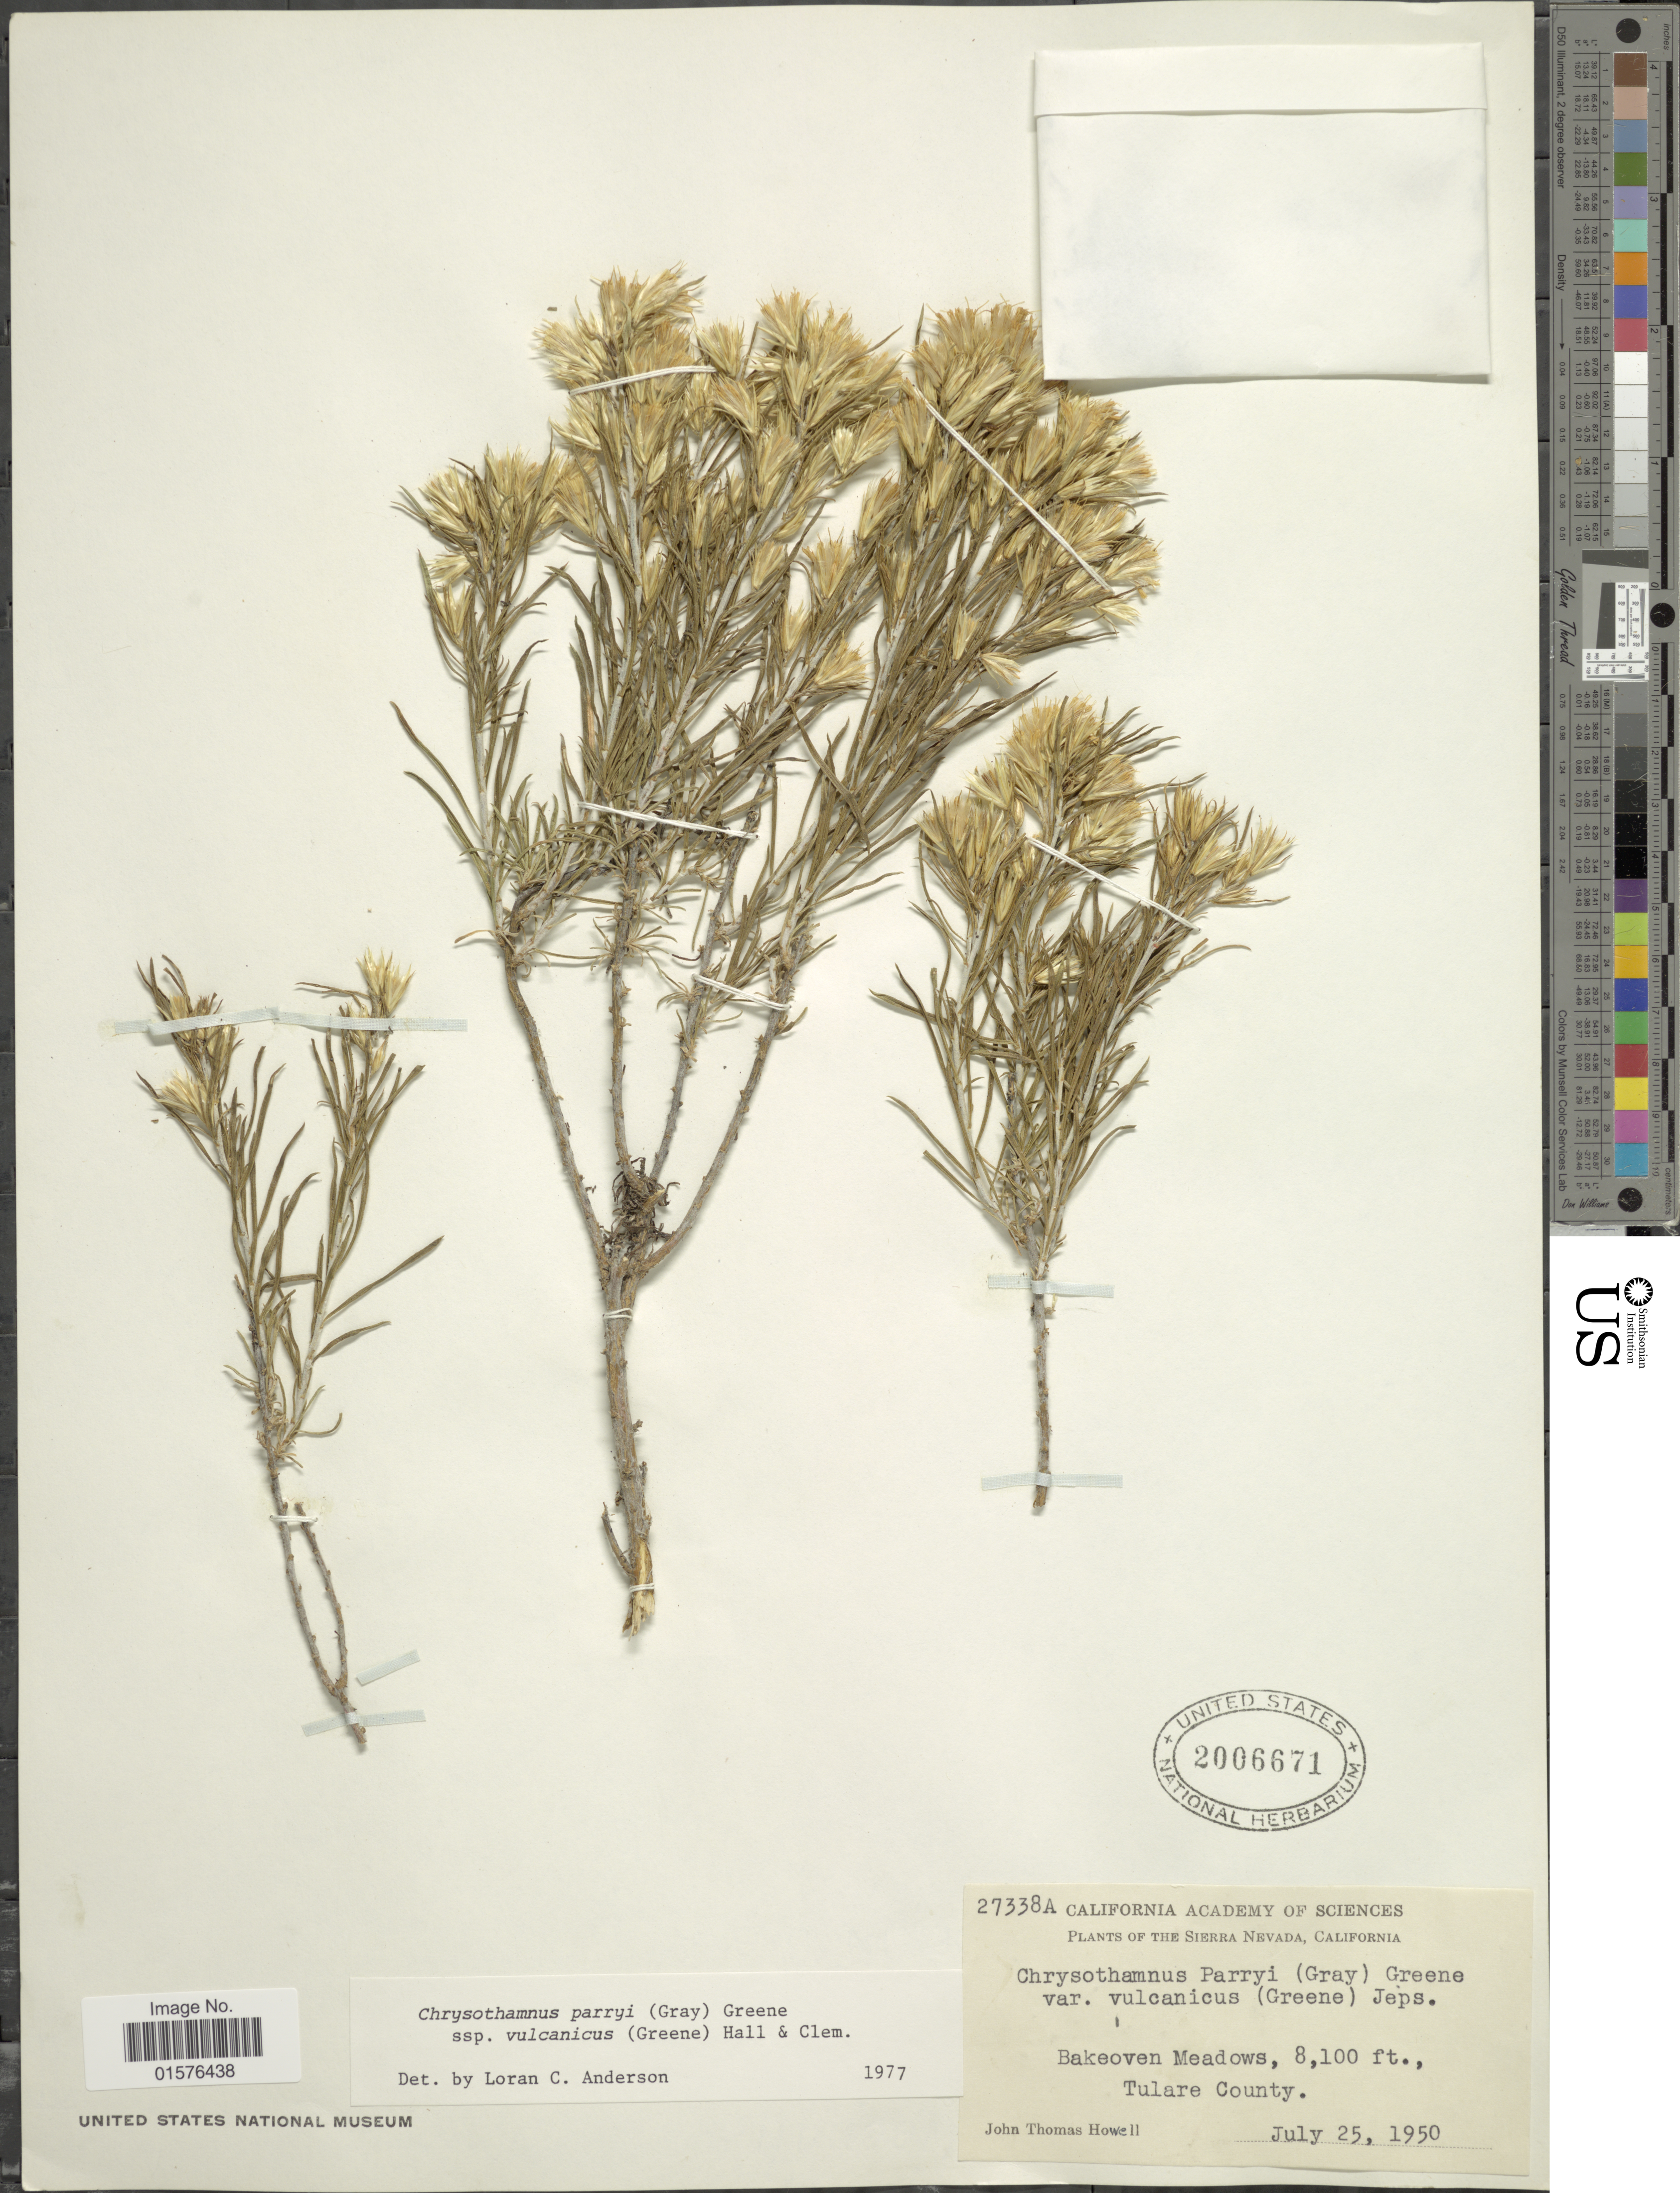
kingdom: Plantae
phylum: Tracheophyta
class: Magnoliopsida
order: Asterales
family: Asteraceae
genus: Ericameria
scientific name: Ericameria parryi var. vulcanica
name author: (S.W. Greene) G.L. Nesom & G.I. Baird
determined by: Urbatsch, Lowell E., Curator (LSU), Louisiana State University (UNITED STATES)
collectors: J. T. Howell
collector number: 27338A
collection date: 1950-07-25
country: United States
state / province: California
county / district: Tulare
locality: The Sierra Nevada, Bakeoven Meadows, Tulare County.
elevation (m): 2469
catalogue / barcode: US 2006671